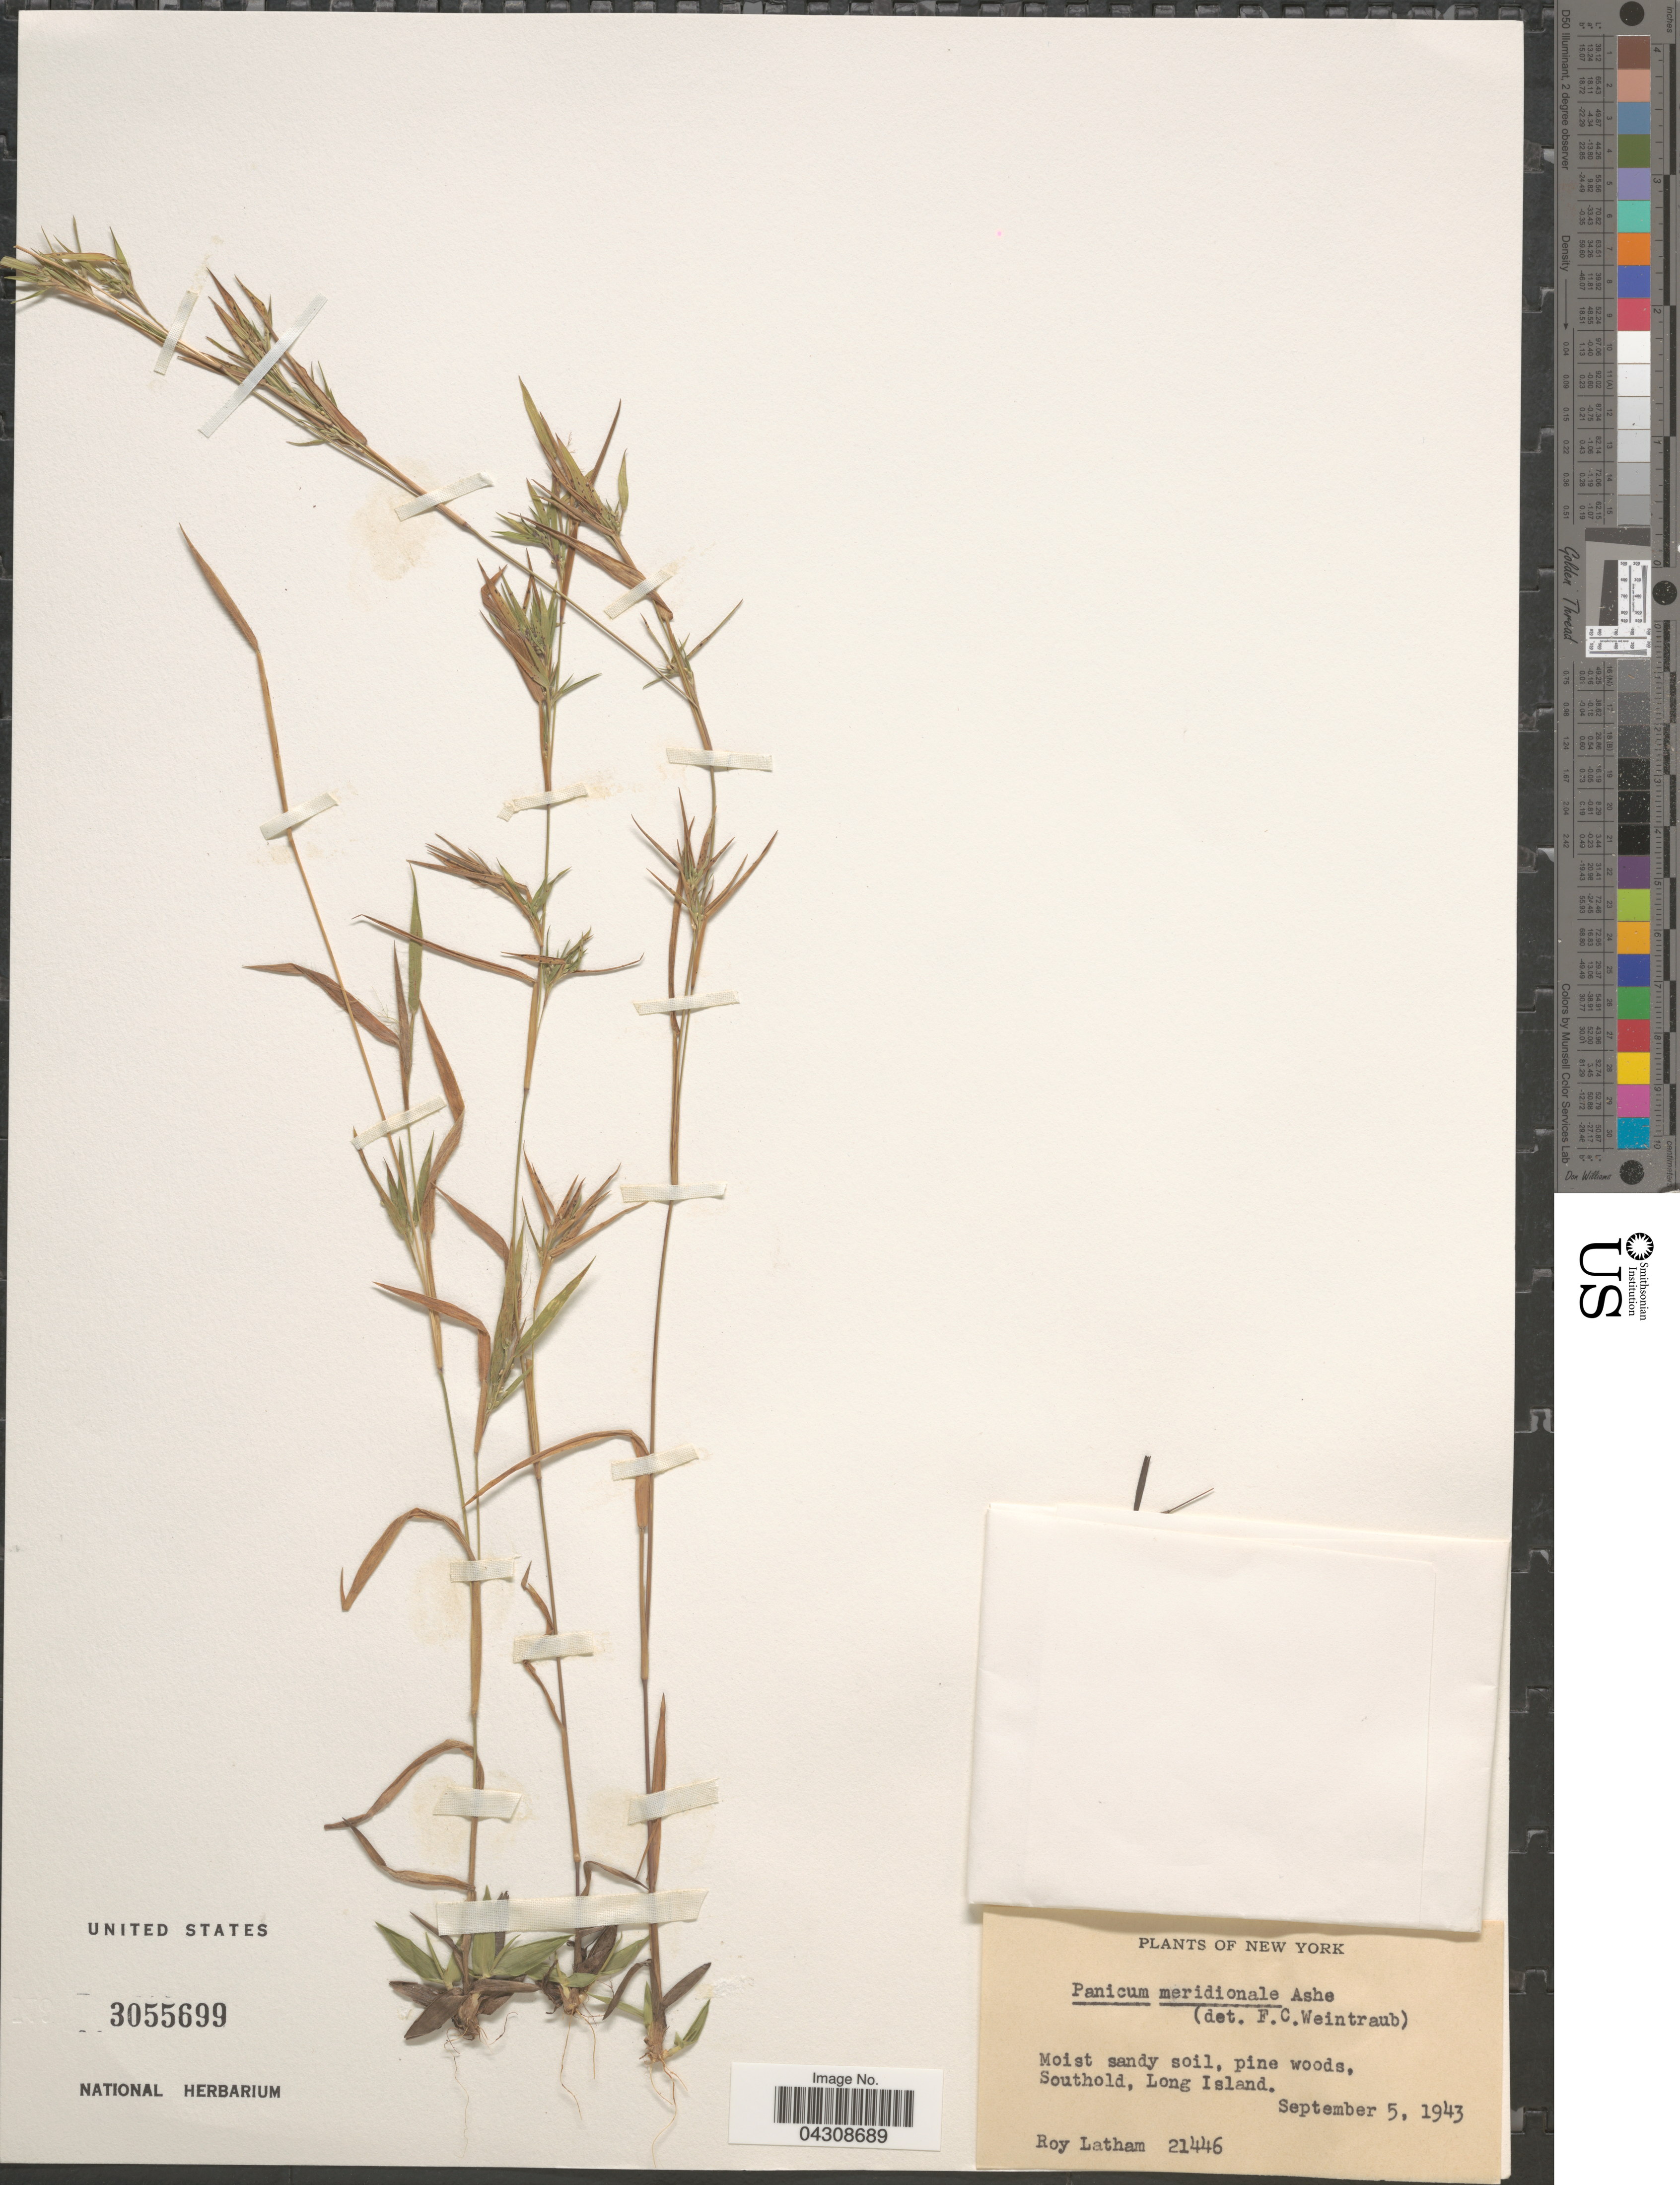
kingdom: Plantae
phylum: Tracheophyta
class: Liliopsida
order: Poales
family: Poaceae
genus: Dichanthelium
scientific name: Dichanthelium acuminatum var. acuminatum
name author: (Sw.) Gould & C.A. Clark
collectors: R. Latham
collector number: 21446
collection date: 1943-09-05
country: United States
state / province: New York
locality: Moist sandy soil, pine woods, Southold, Long Island.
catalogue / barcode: US 3055699